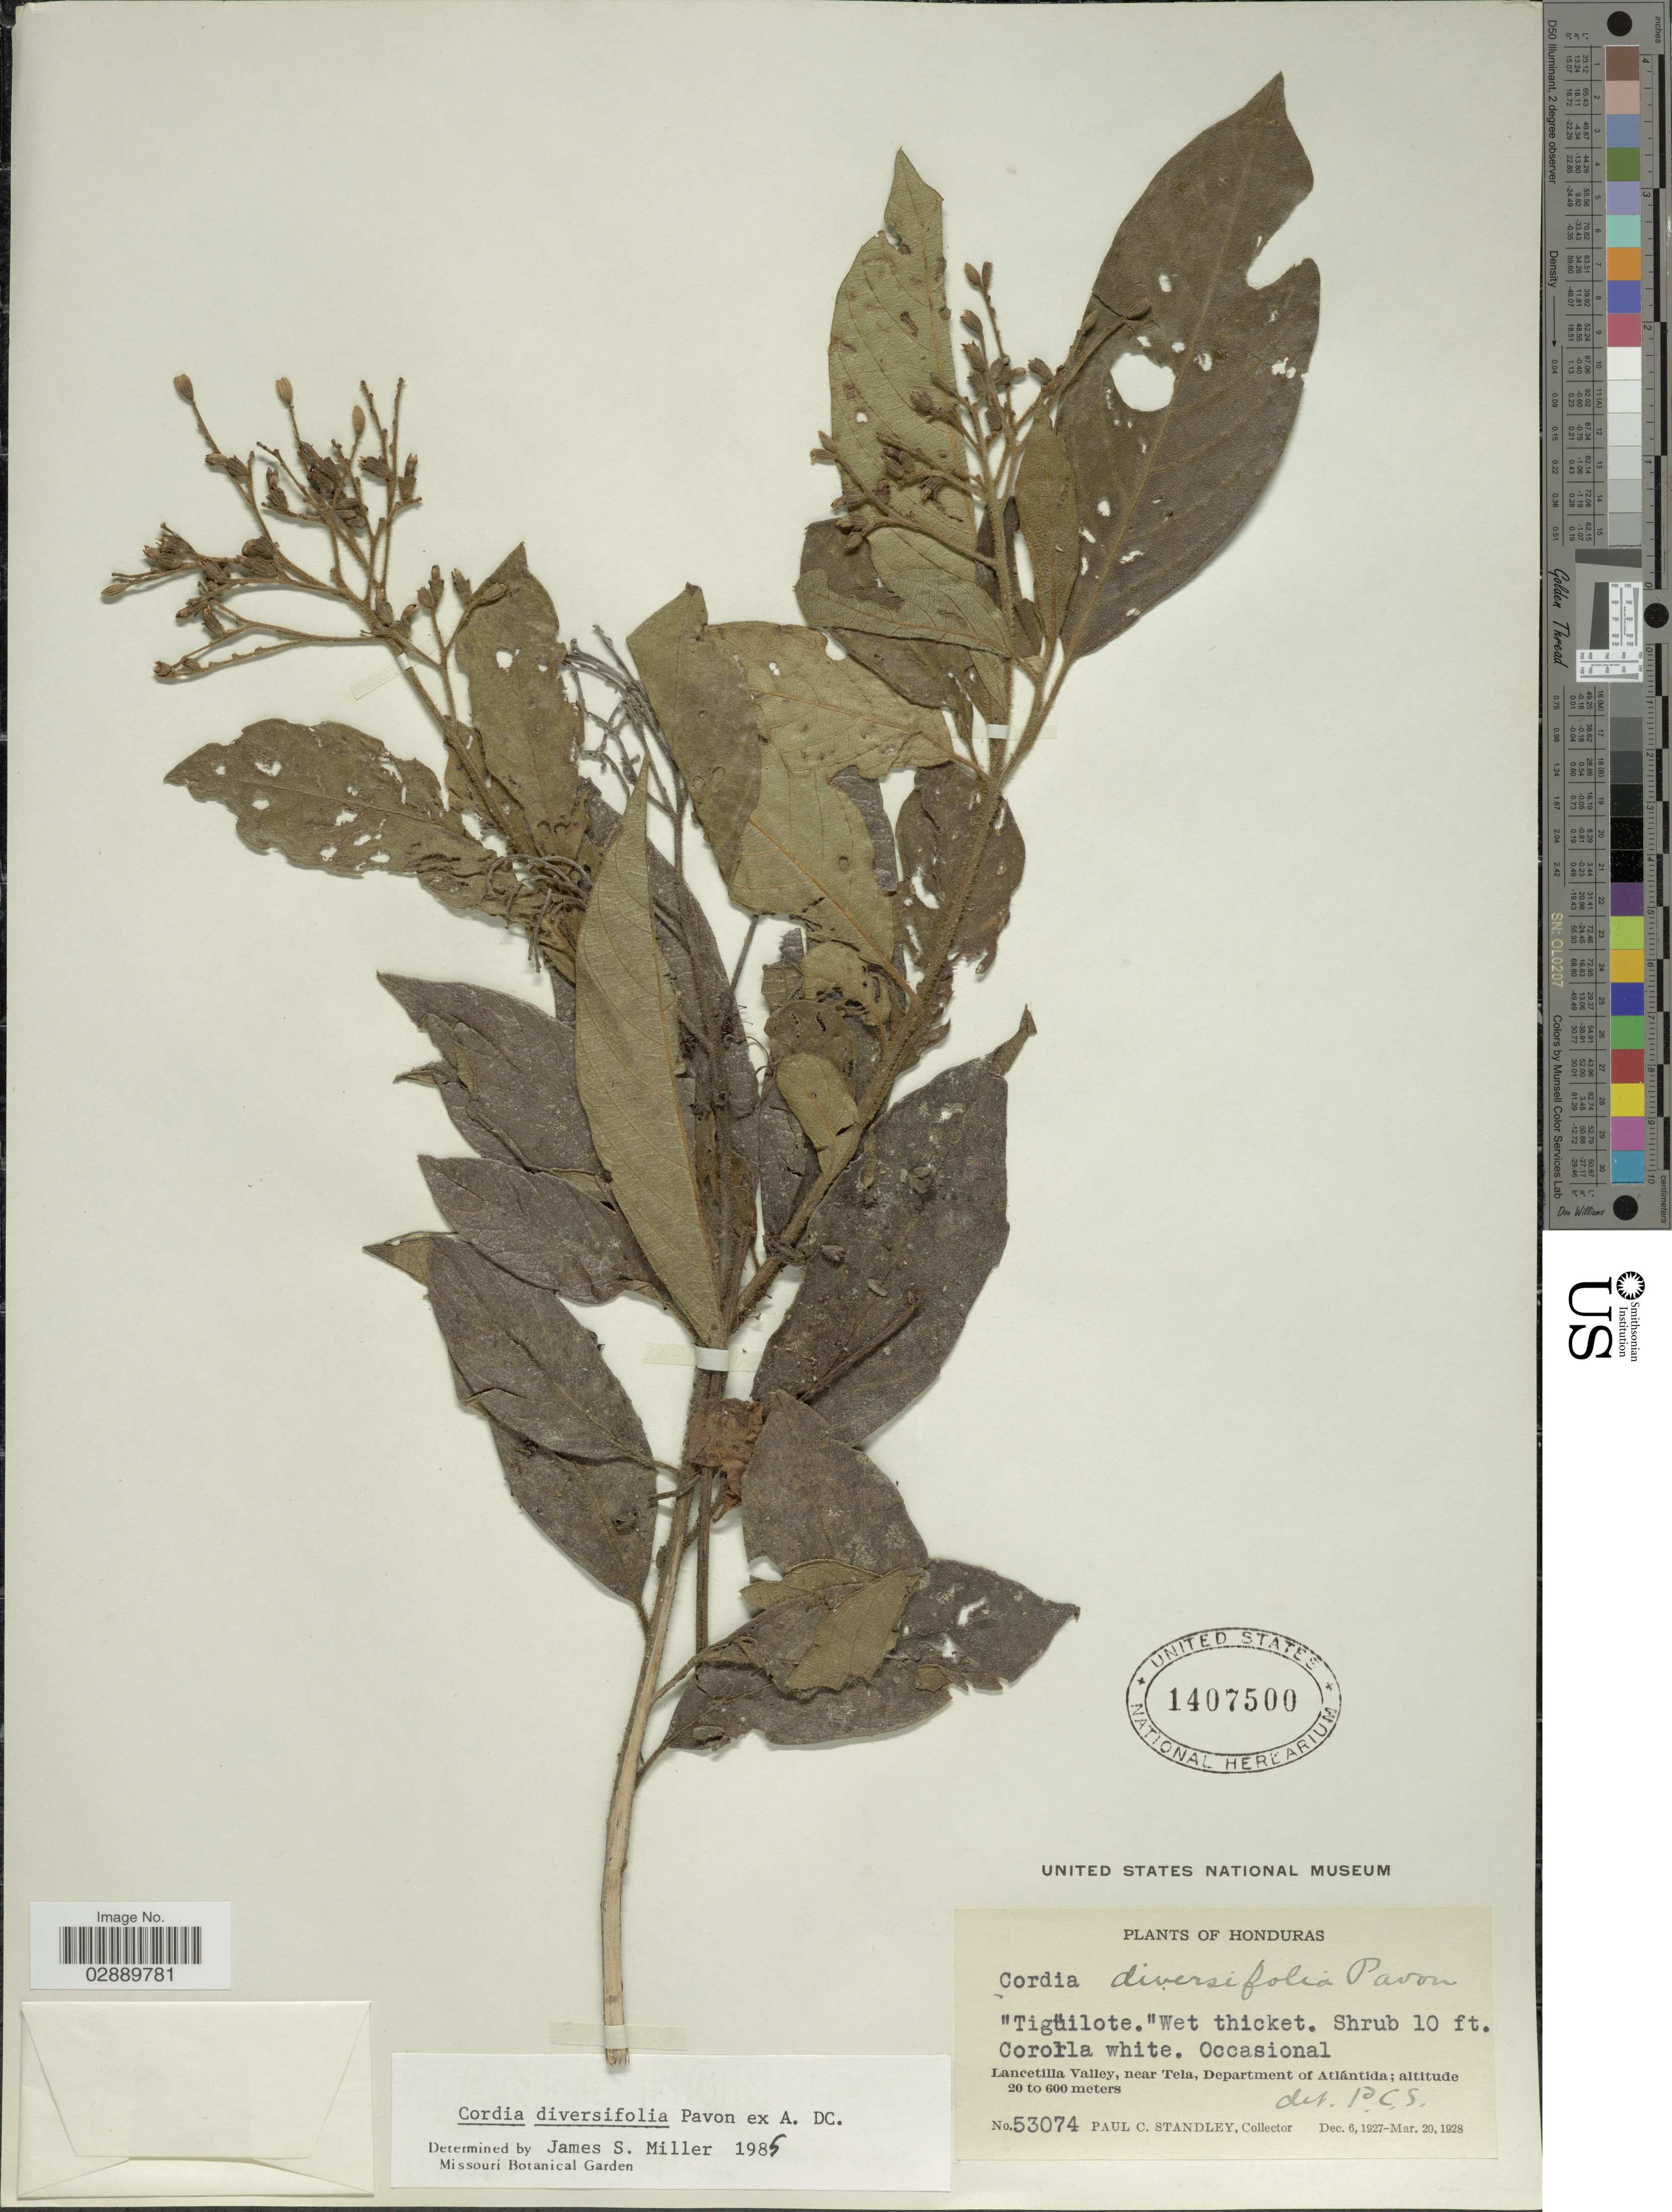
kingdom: Plantae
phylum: Tracheophyta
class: Magnoliopsida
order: Boraginales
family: Cordiaceae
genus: Cordia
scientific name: Cordia diversifolia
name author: Pav. ex DC.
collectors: P. C. Standley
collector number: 53074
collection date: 1927-12-06/1928-03-20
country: Honduras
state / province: Atlántida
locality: Lancetilla Valley, near Tela, Department of Atlántida.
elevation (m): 20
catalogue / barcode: US 1407500